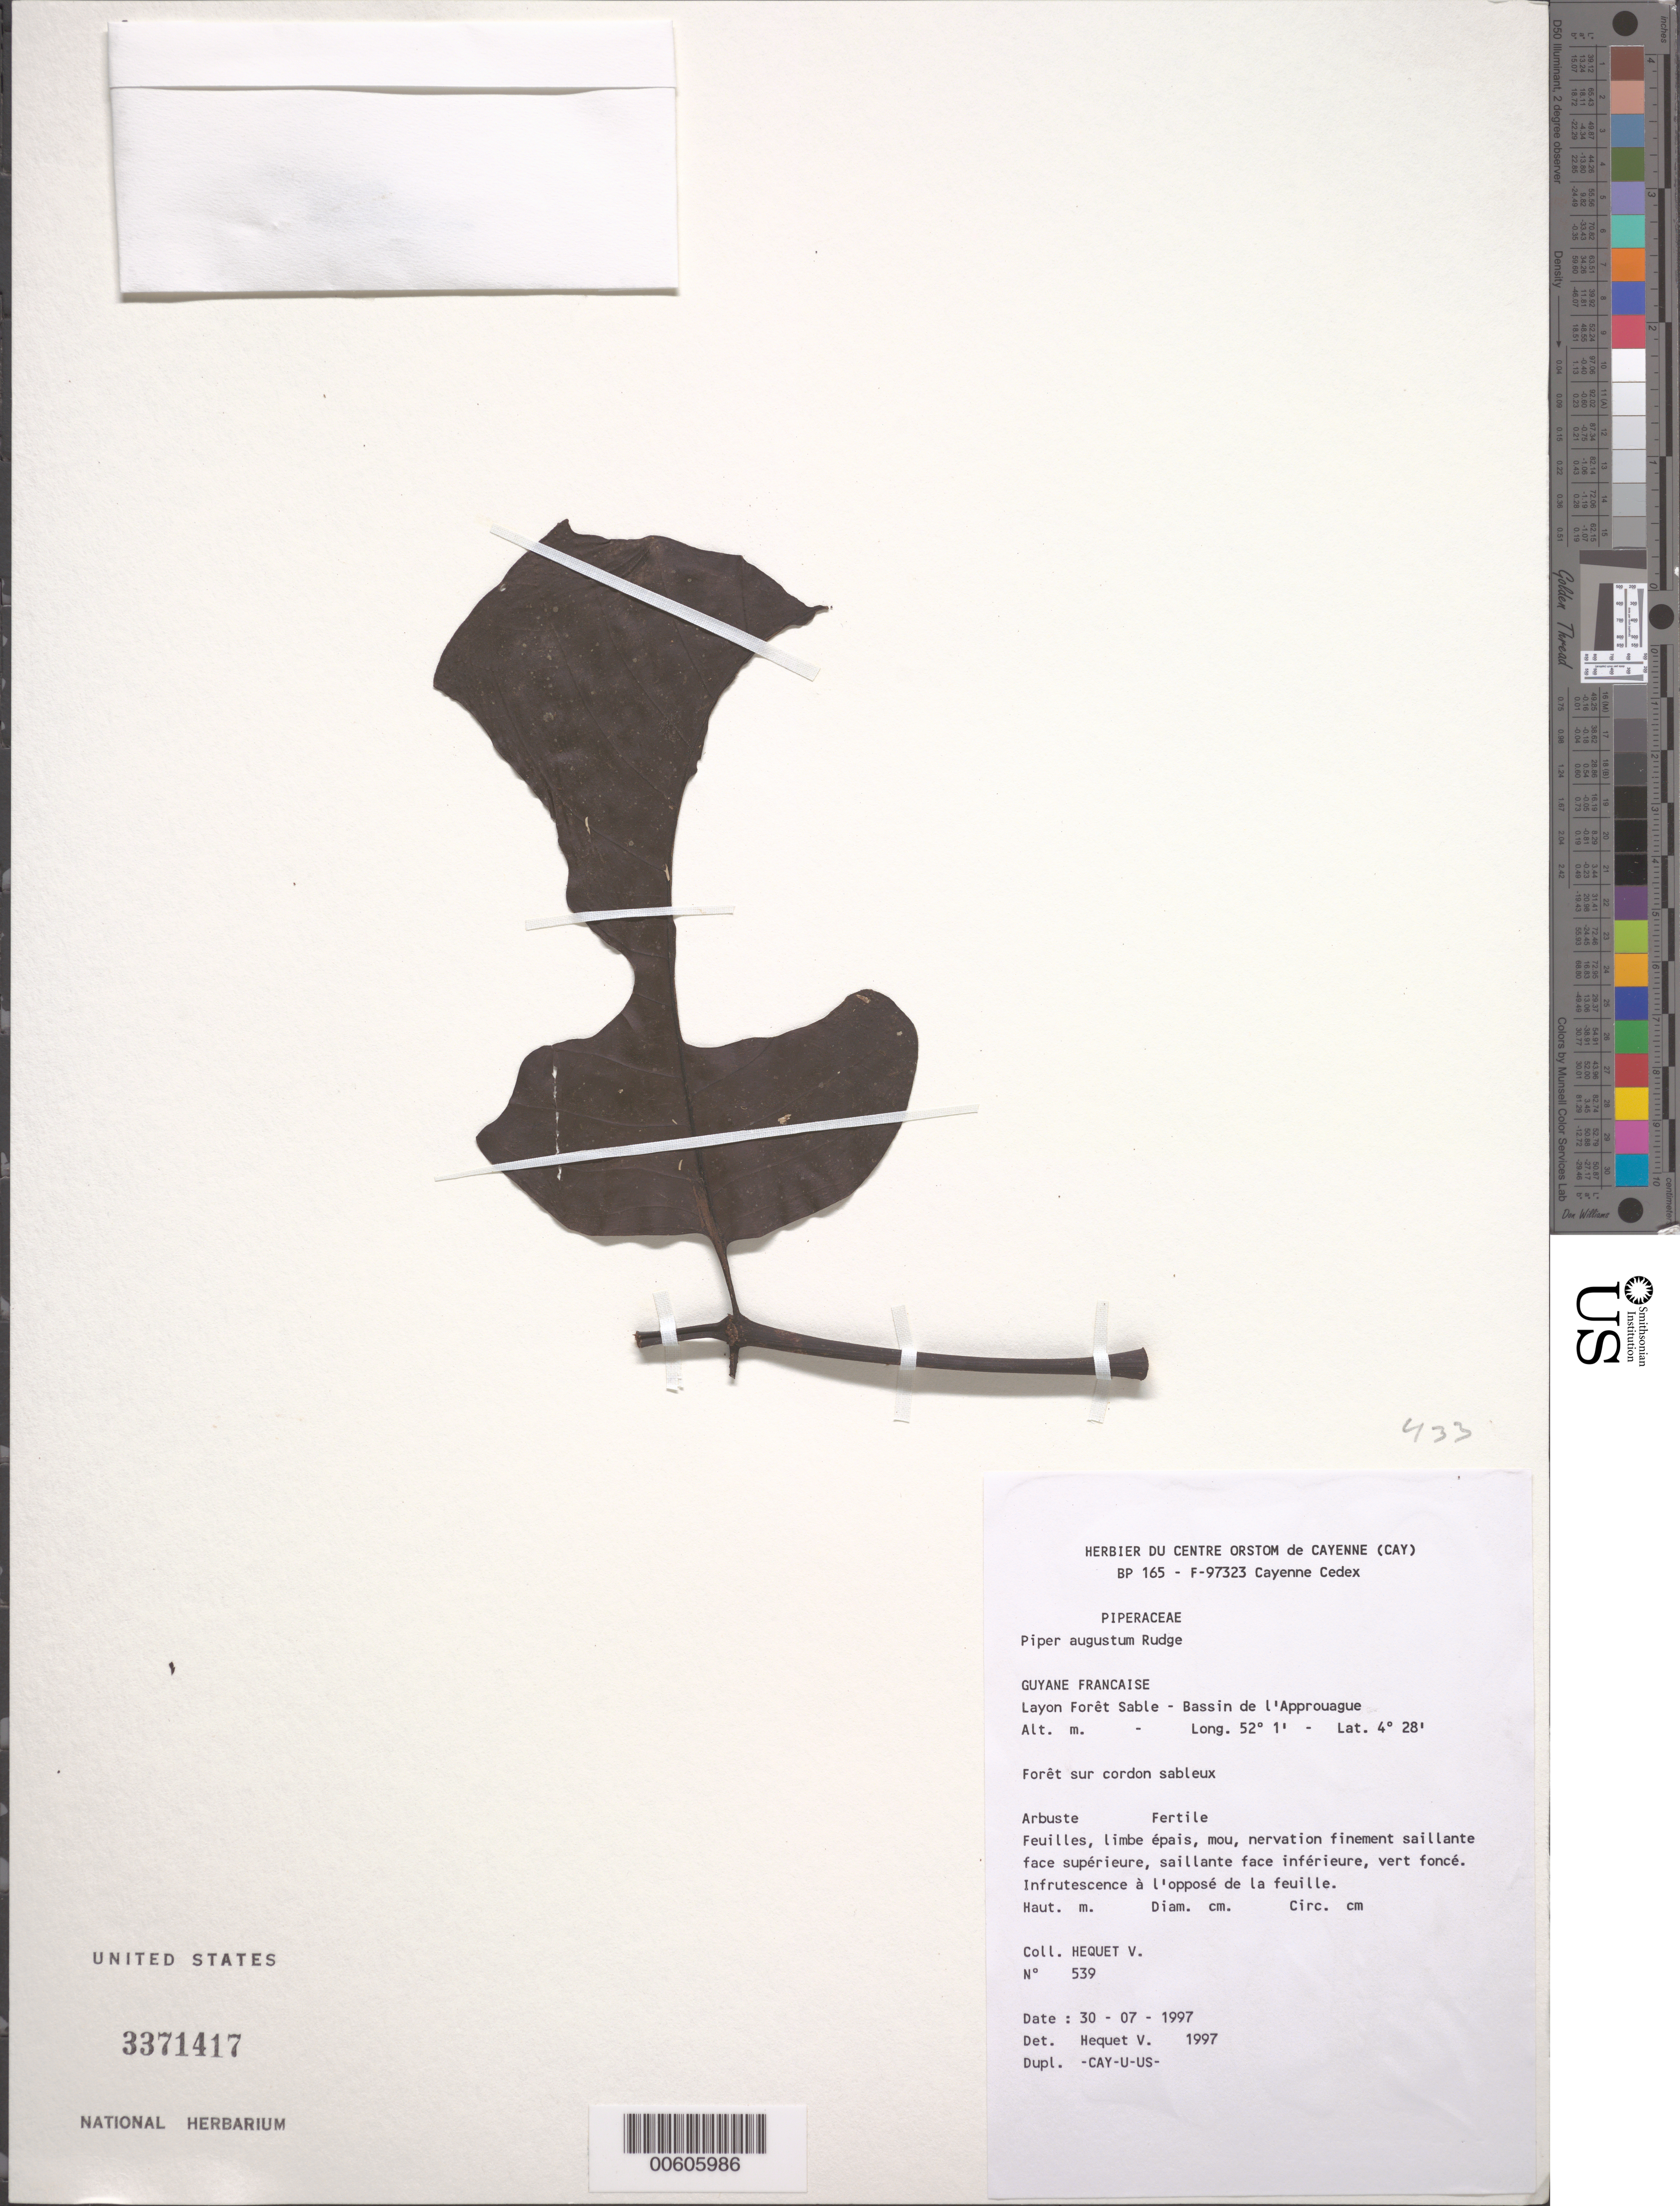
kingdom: Plantae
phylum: Tracheophyta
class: Magnoliopsida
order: Piperales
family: Piperaceae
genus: Piper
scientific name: Piper augustum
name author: Rudge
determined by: Hequet, V.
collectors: V. Hequet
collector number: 539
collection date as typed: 30-Jul-97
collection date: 1997-07-30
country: French Guiana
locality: Bassin de l'Approuague, Layon Forêt Sable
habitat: Forêt sur cordon sableux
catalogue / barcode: US 3371417